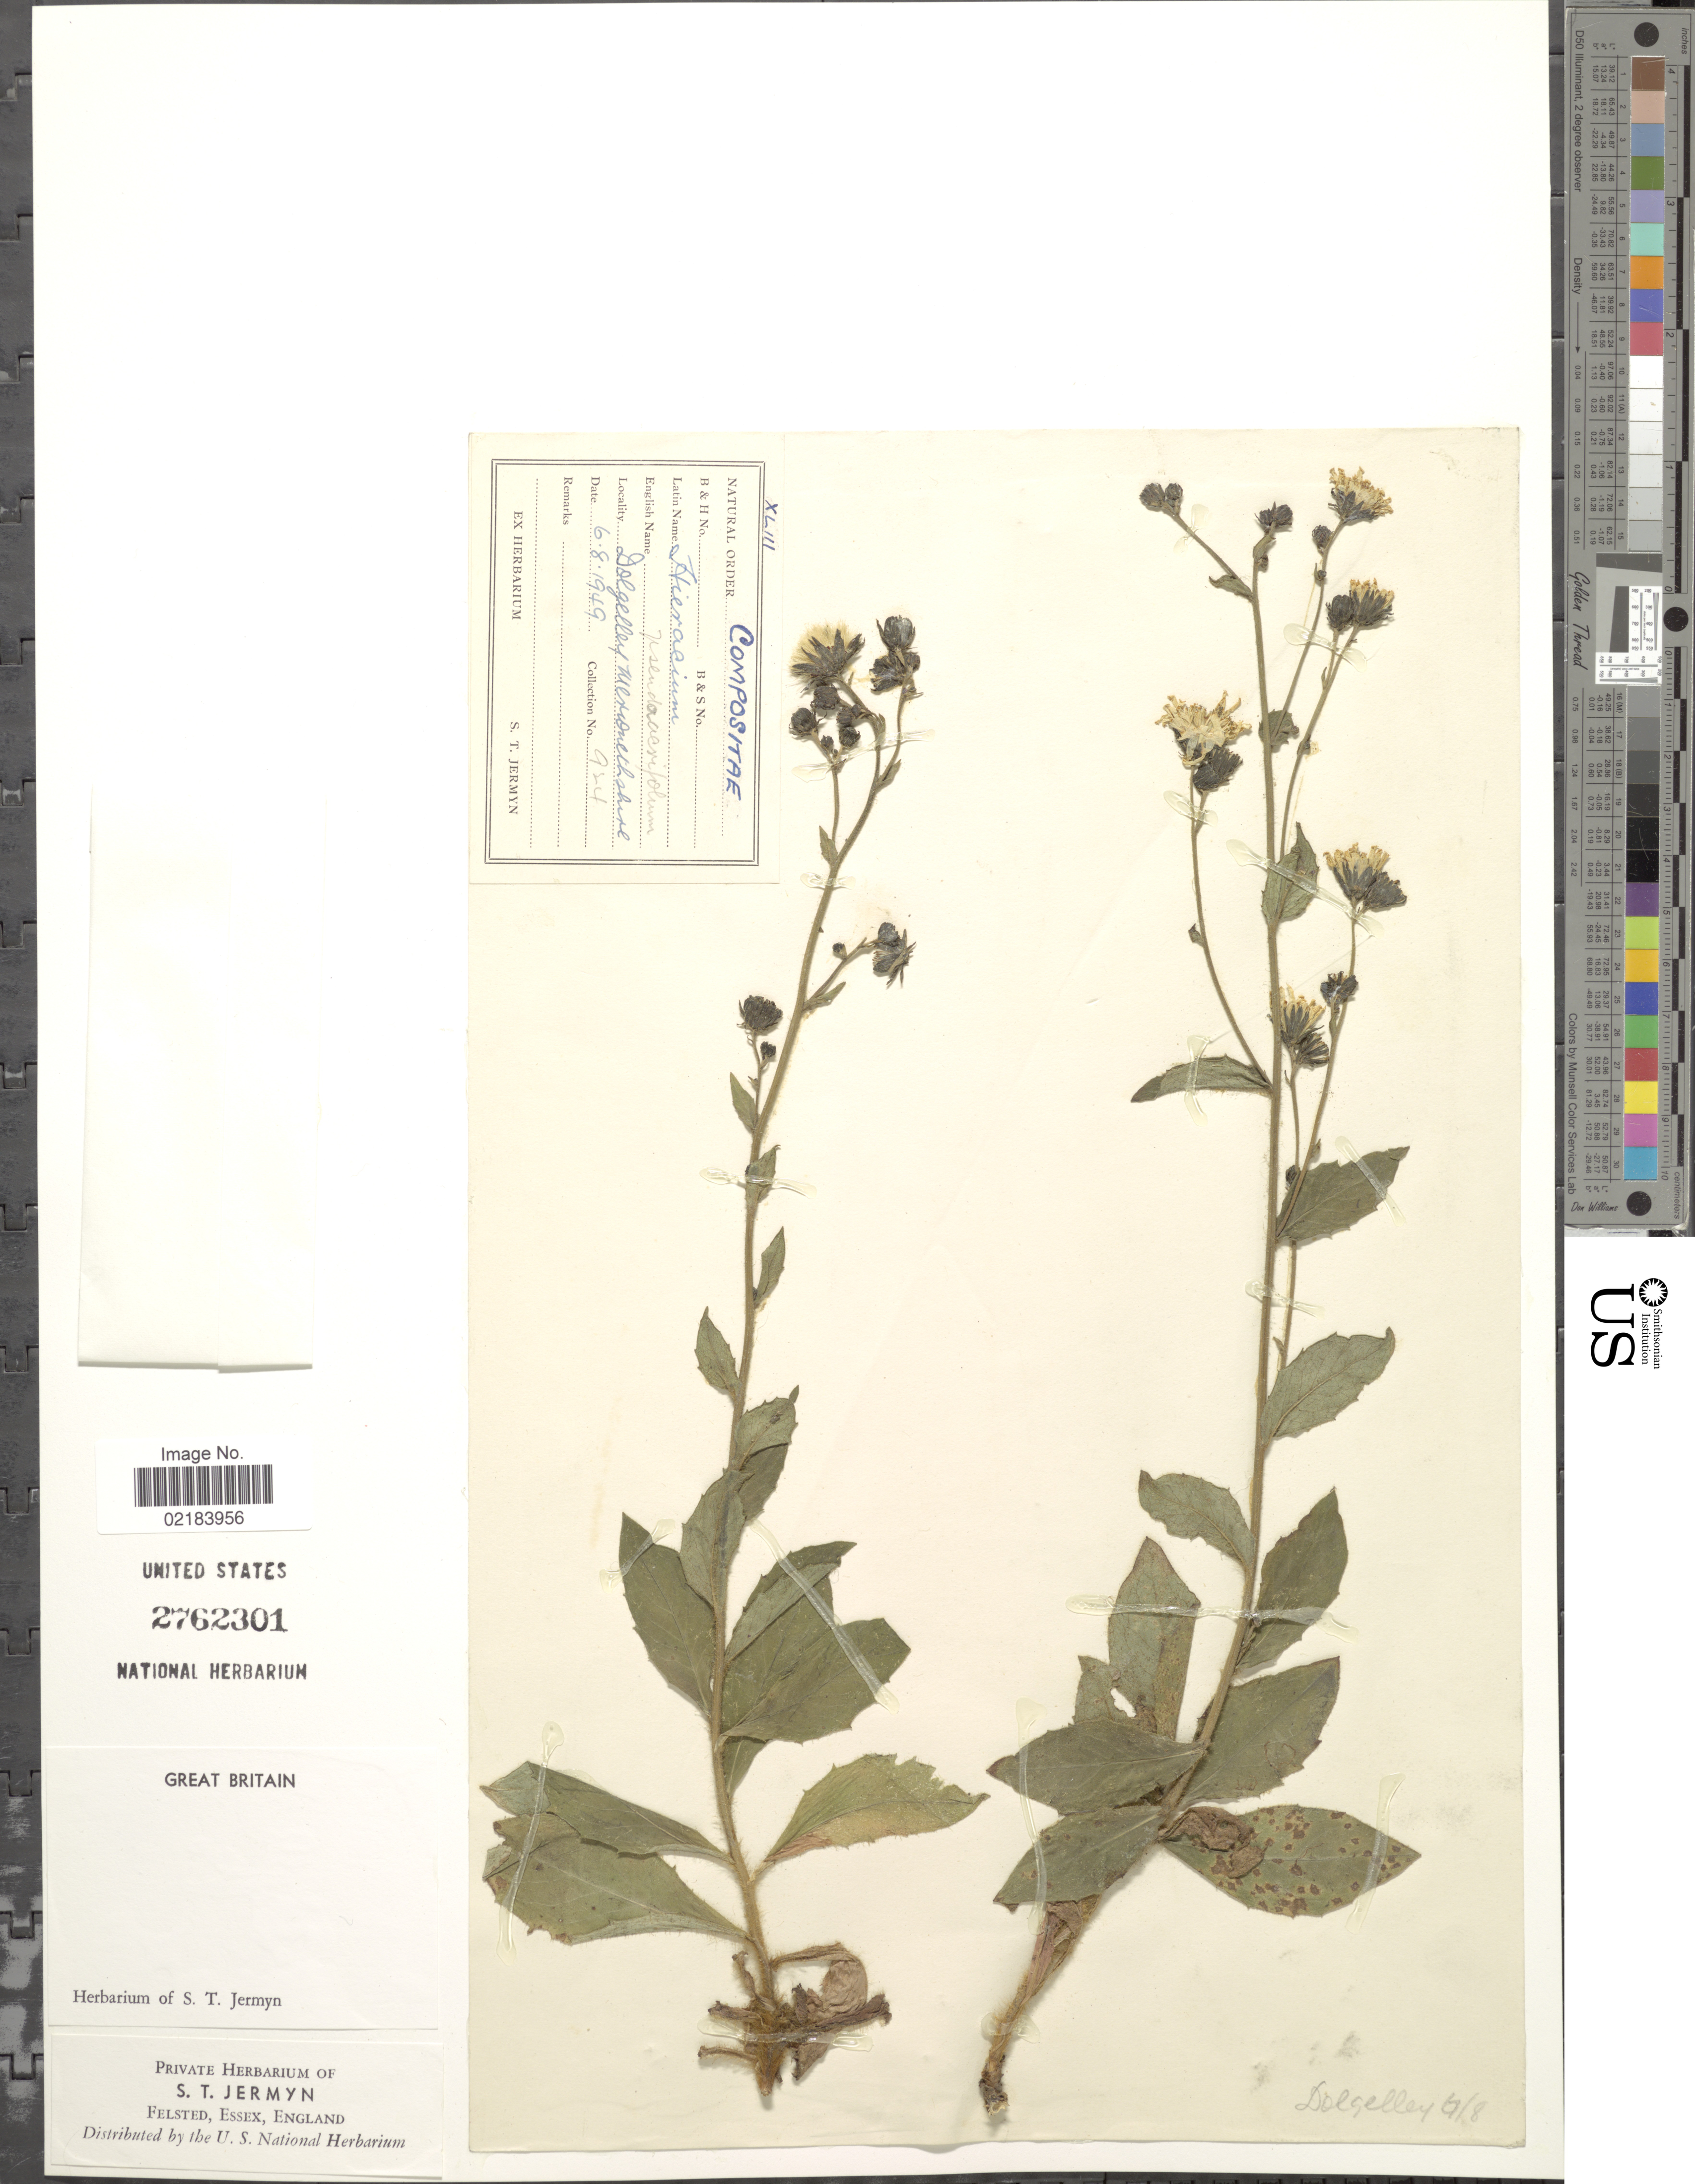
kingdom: Plantae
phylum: Tracheophyta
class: Magnoliopsida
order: Asterales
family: Asteraceae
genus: Hieracium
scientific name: Hieracium pseudacrifolium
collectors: ex herb. S. T. Jermyn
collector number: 924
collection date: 1949-08-06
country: United Kingdom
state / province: England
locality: Great Britain. Dolgelly Meronethshire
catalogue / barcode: US 2762301